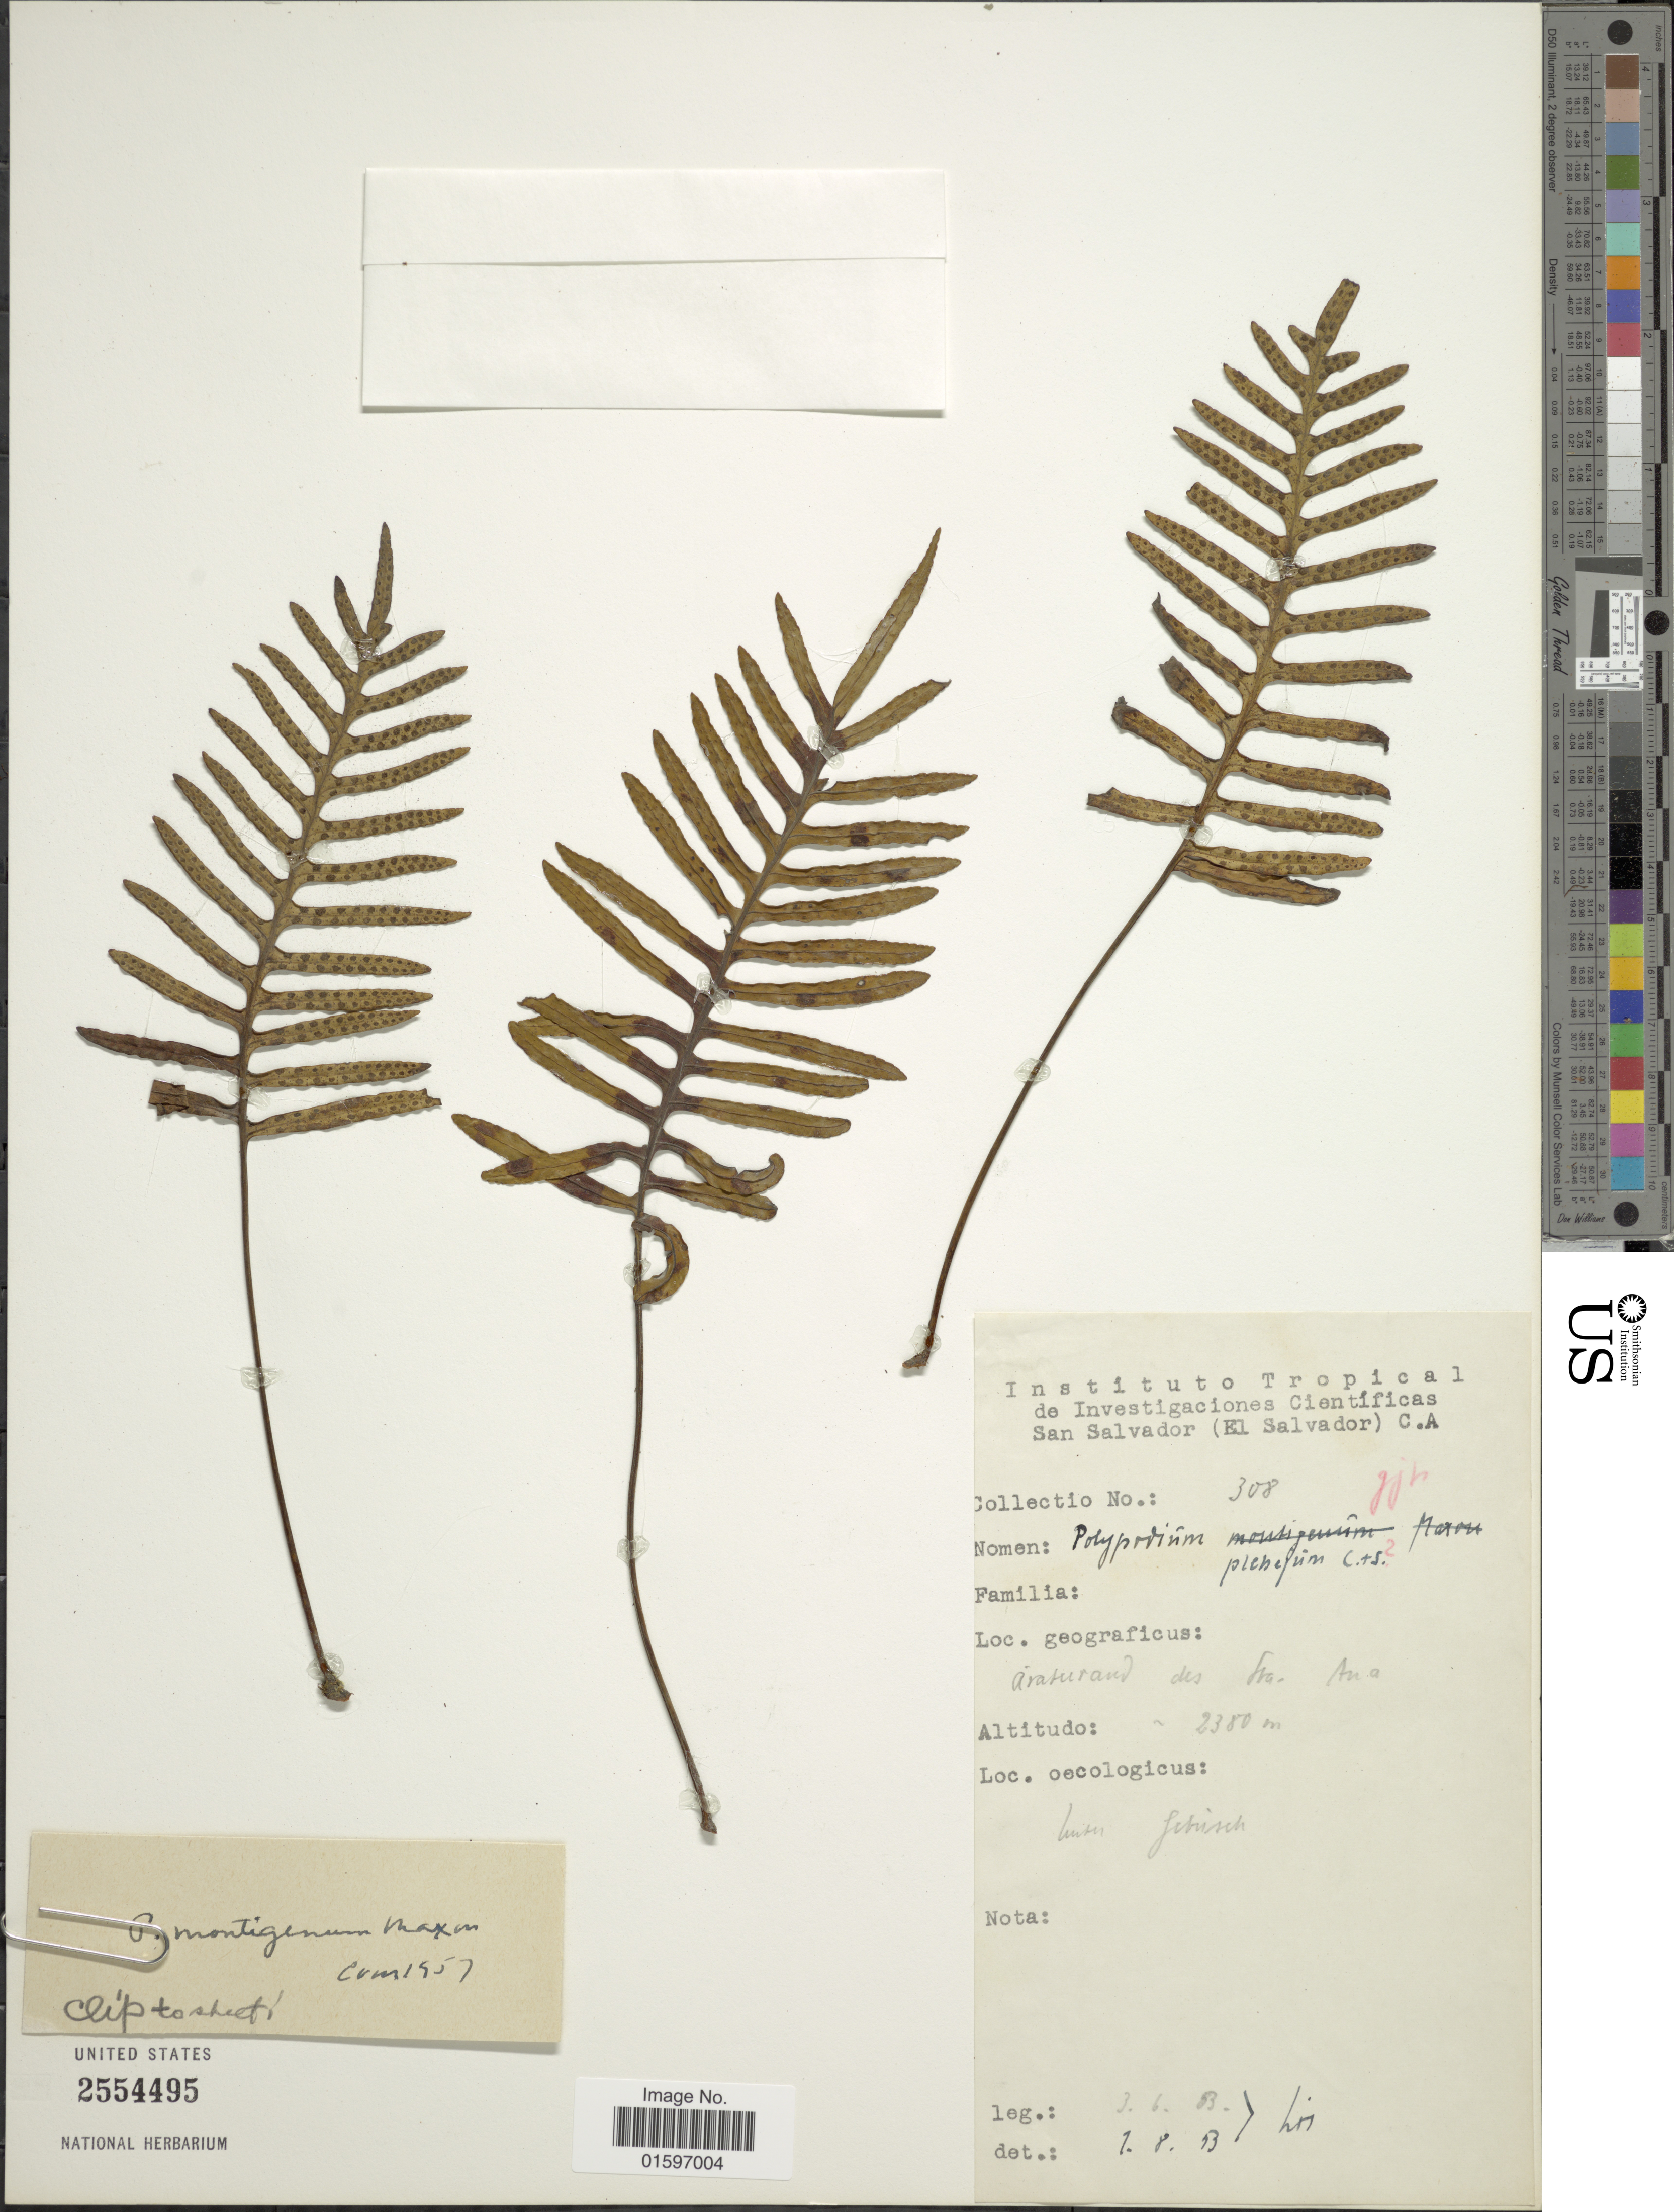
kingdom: Plantae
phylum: Tracheophyta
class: Polypodiopsida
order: Polypodiales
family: Polypodiaceae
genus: Pleopeltis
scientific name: Pleopeltis alansmithii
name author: (R.C. Moran)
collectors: Coll. illegible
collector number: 308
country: El Salvador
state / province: Santa Ana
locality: Araturand des Sta. Ana.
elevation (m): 2380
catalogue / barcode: US 2554495